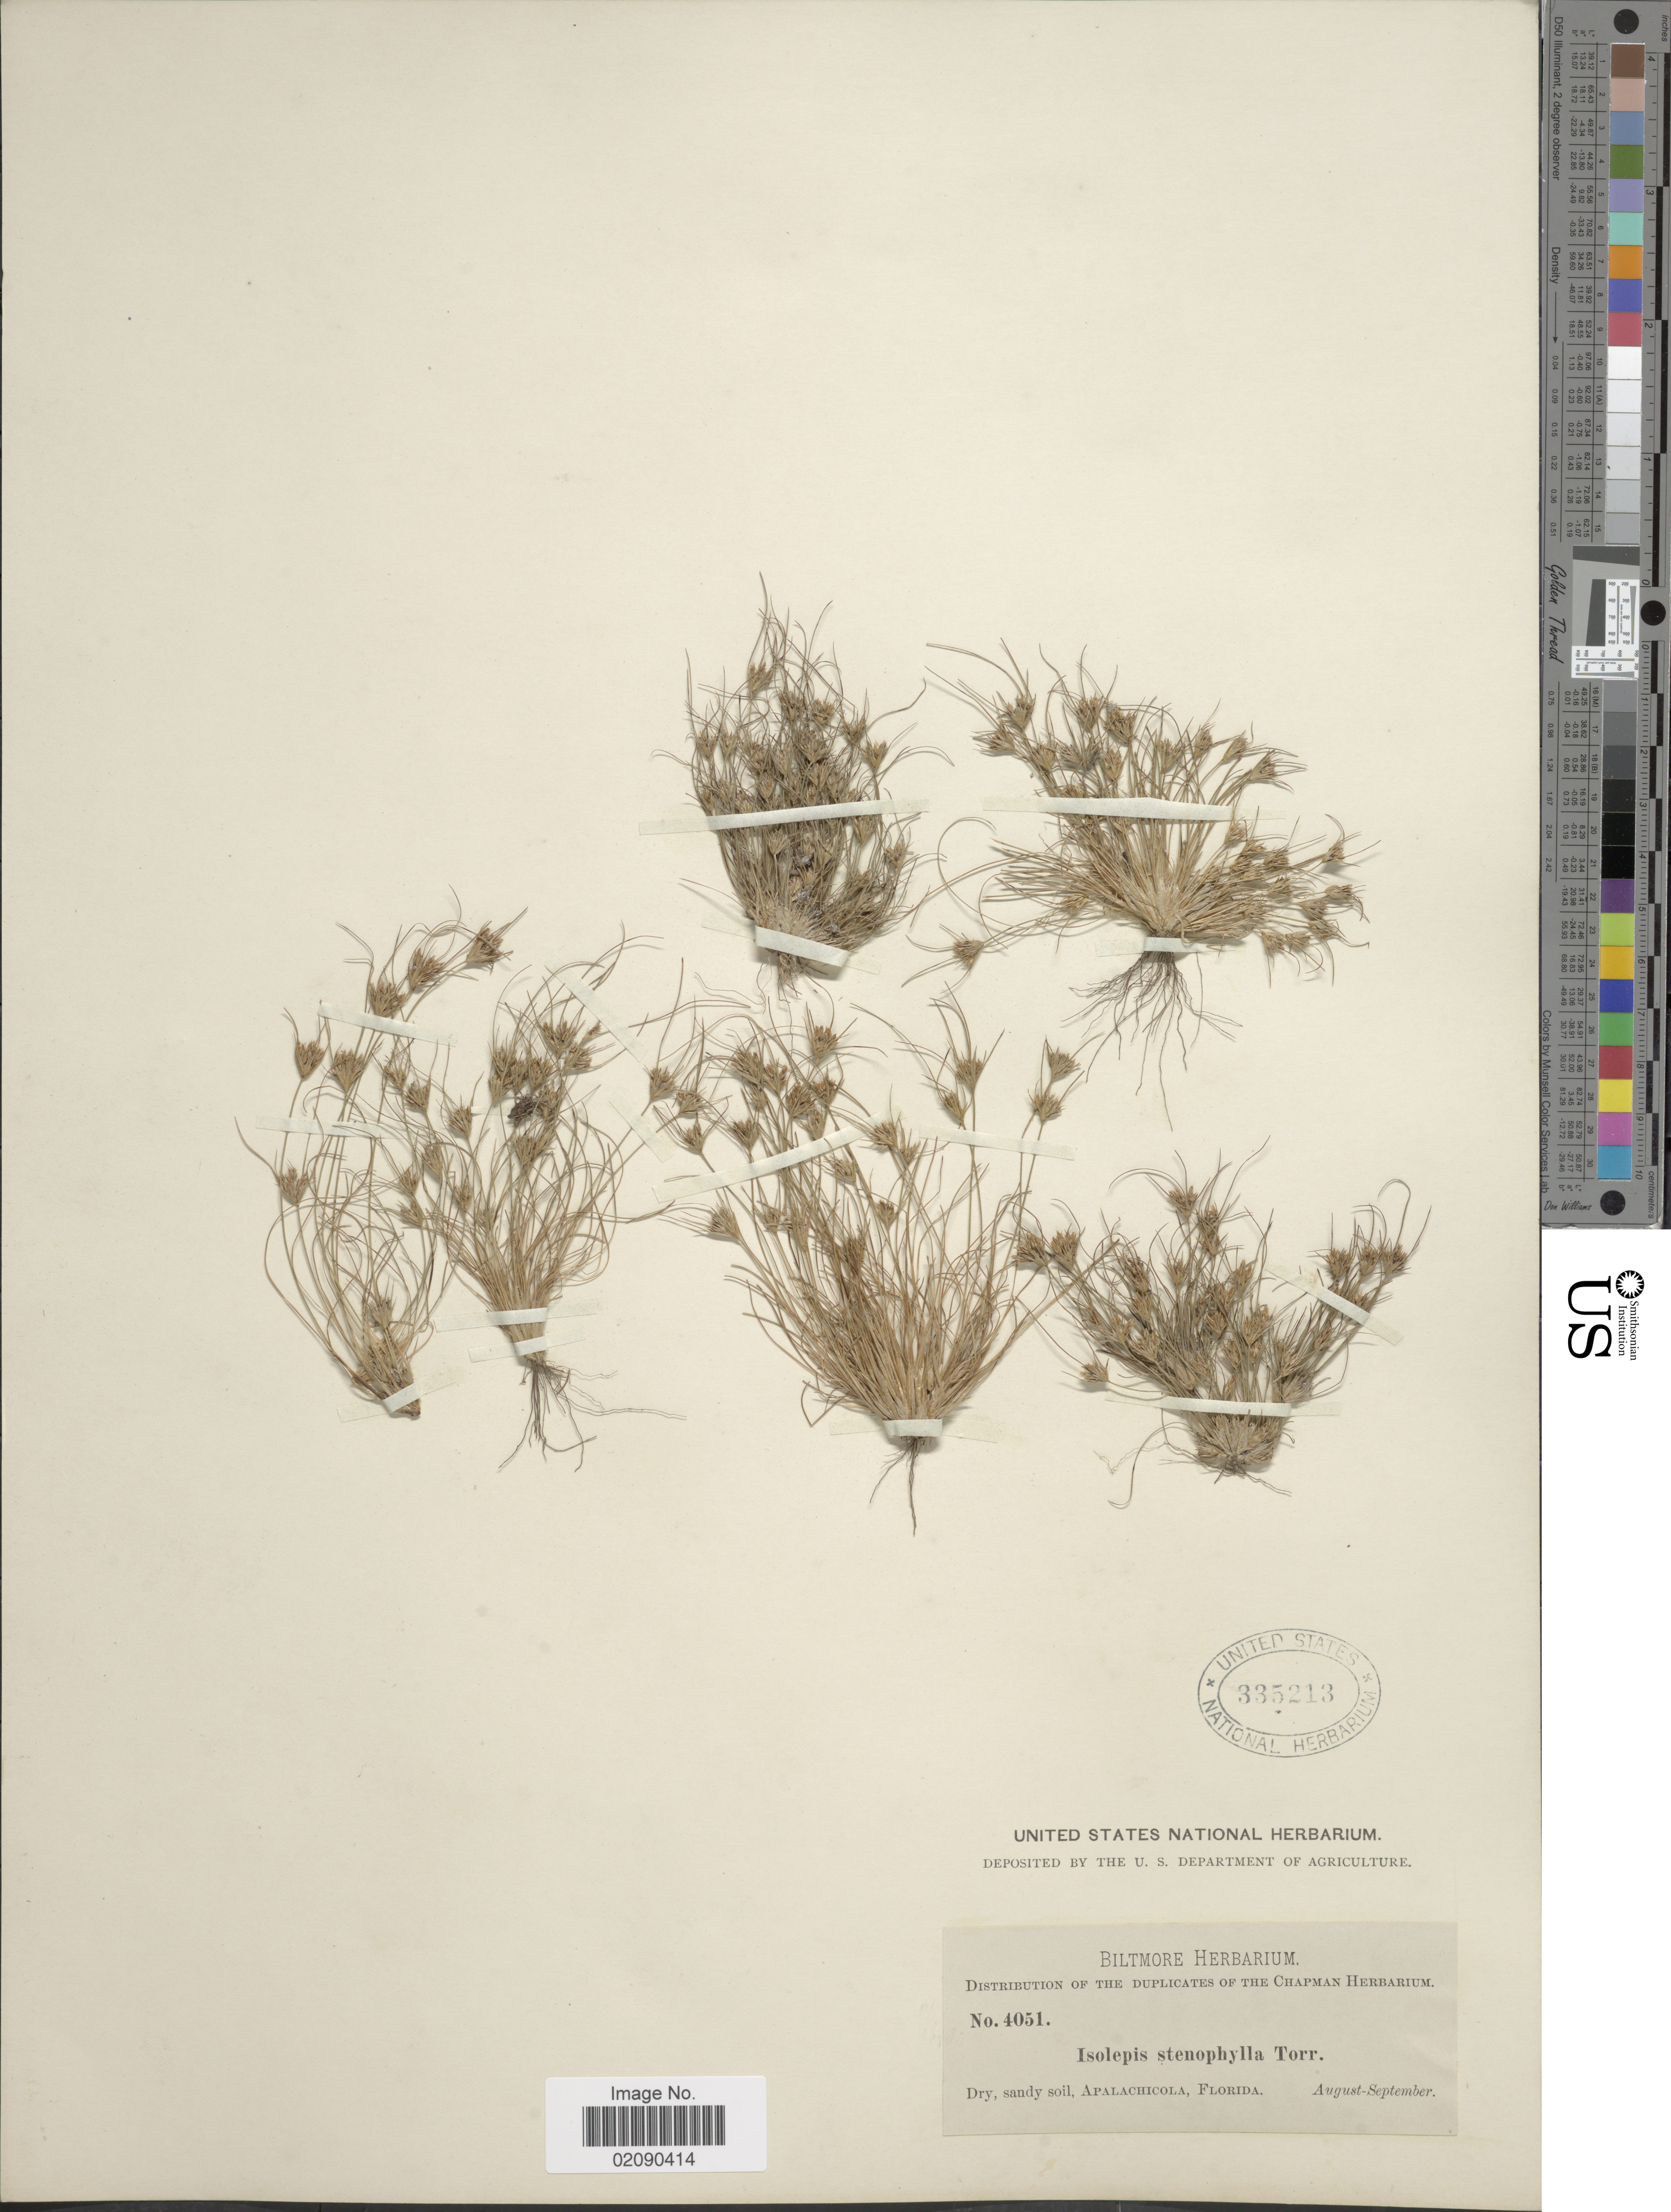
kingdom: Plantae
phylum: Tracheophyta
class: Liliopsida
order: Poales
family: Cyperaceae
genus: Bulbostylis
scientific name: Bulbostylis stenophylla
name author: (Elliott) C.B. Clarke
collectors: ex herb. Biltmore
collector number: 4051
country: United States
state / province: Florida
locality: Dry, sandy soil, Apalachicola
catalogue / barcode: US 335213